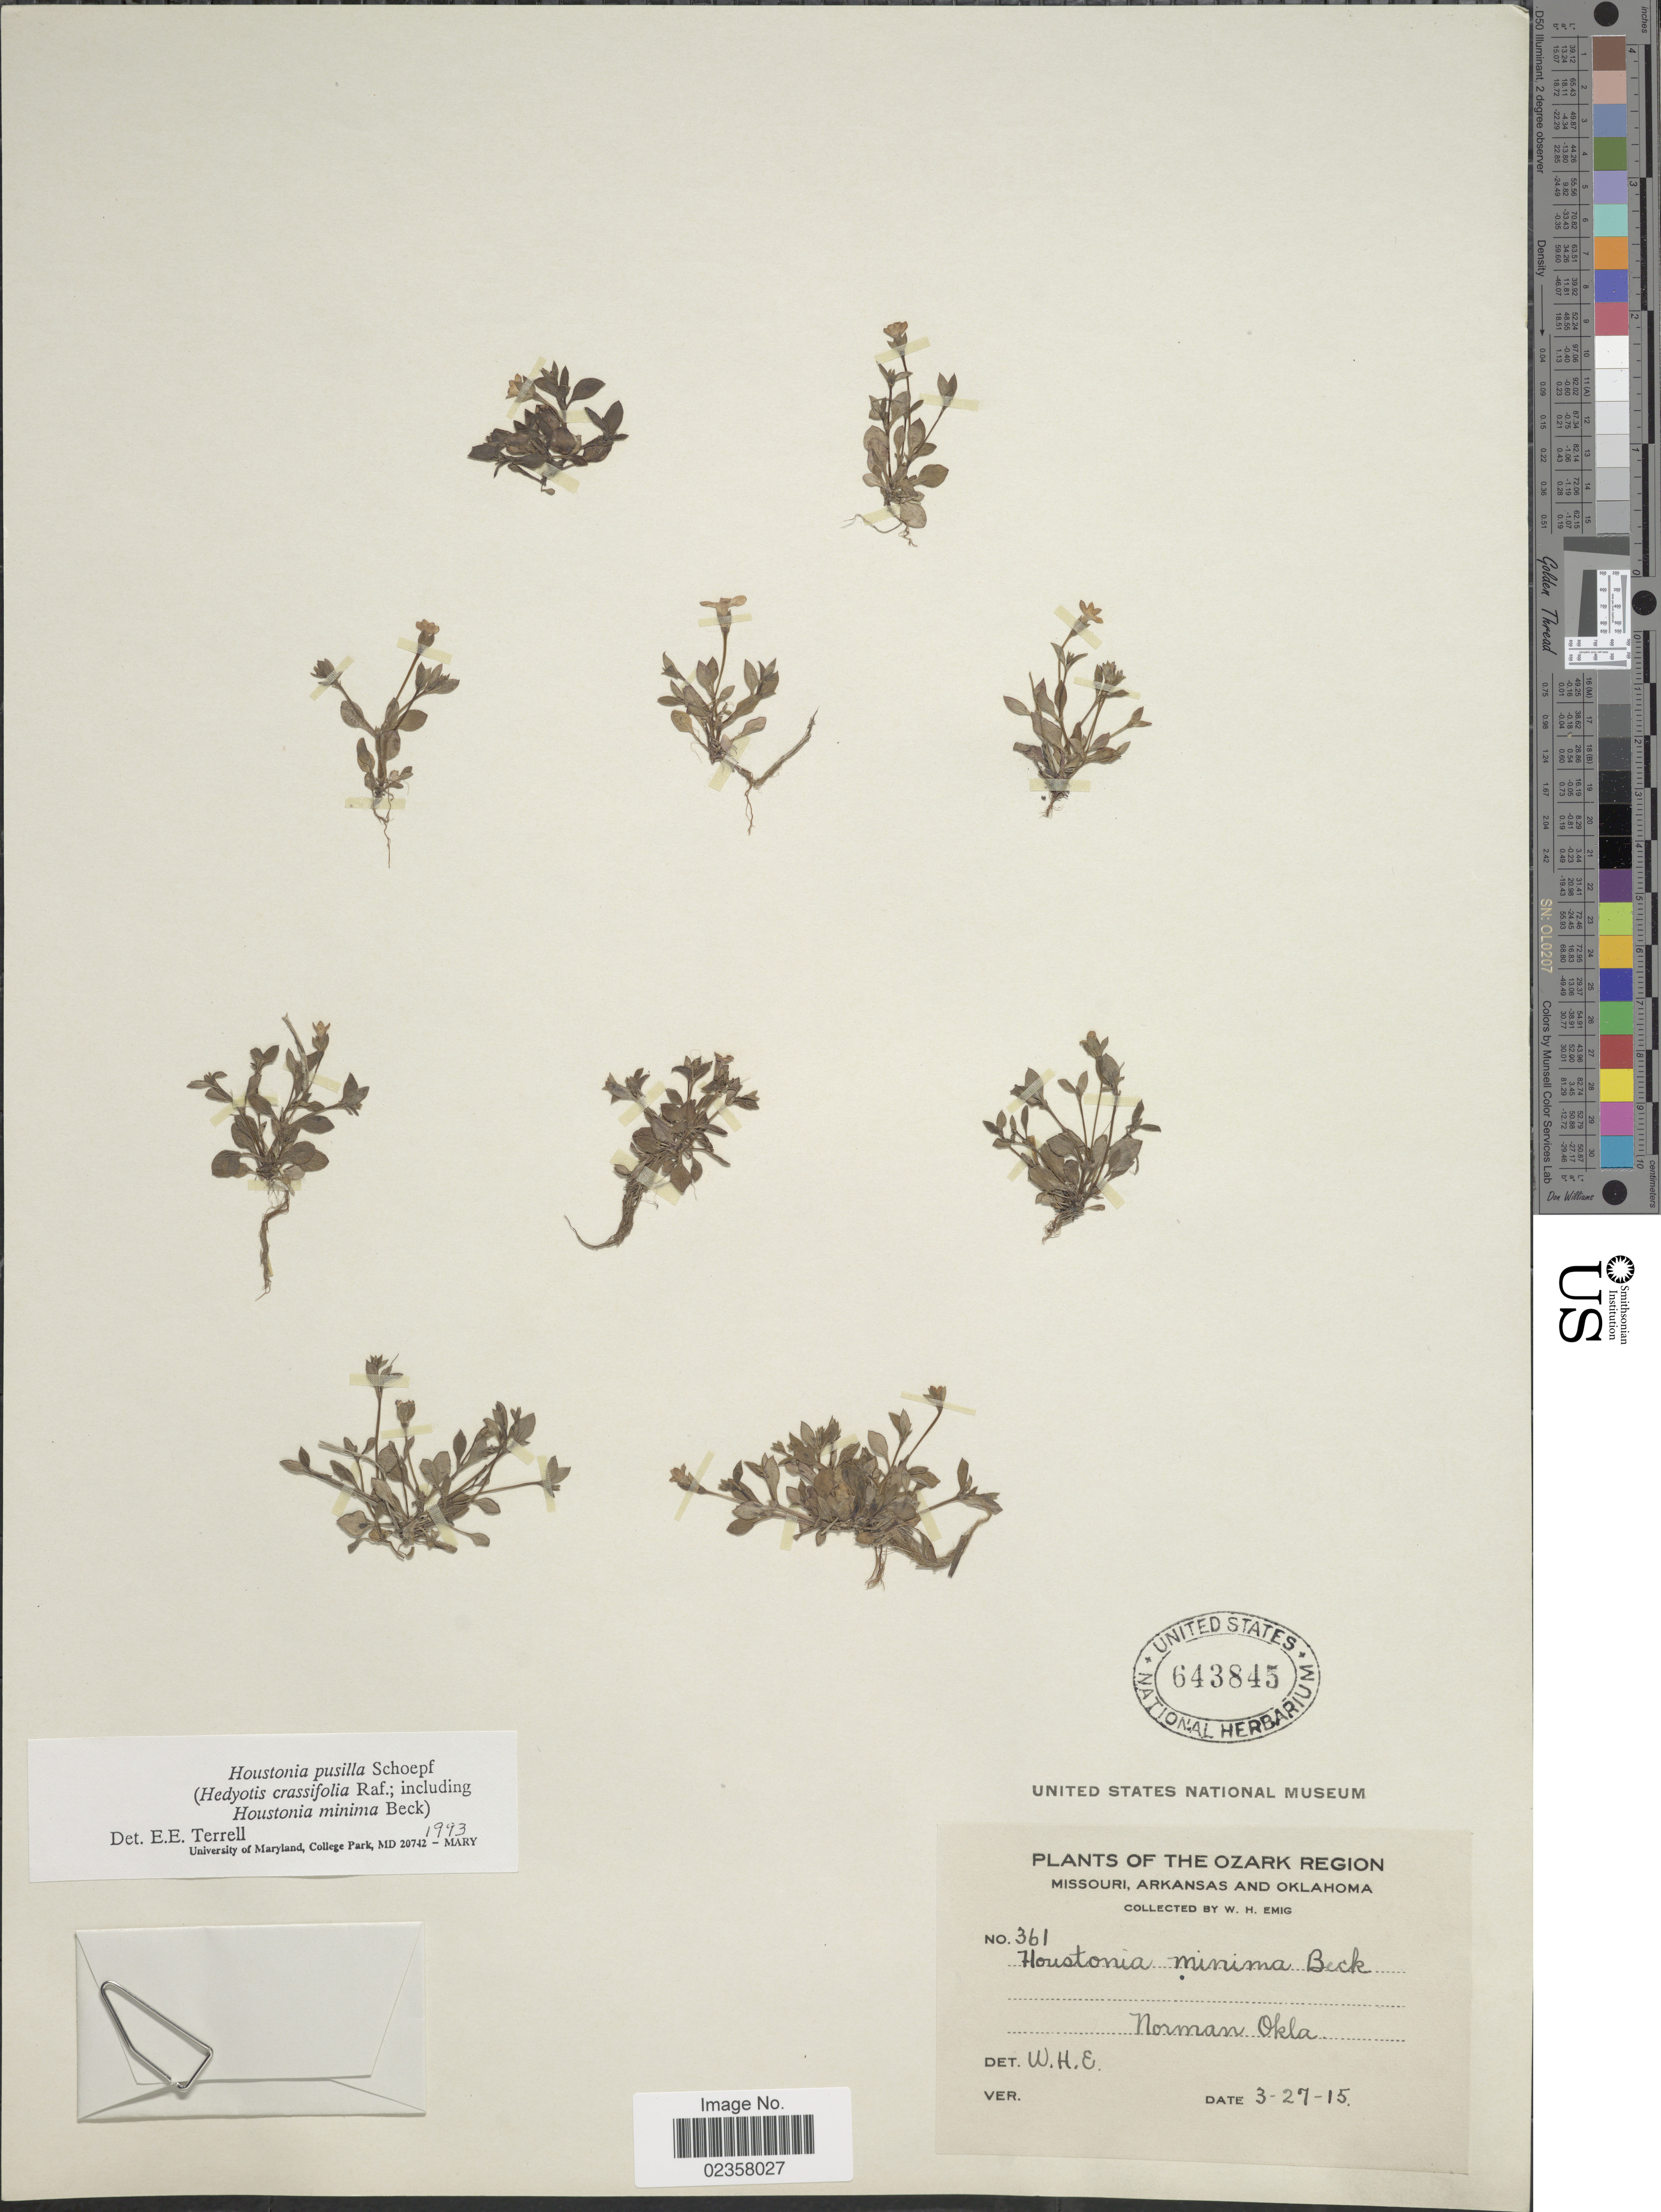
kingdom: Plantae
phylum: Tracheophyta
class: Magnoliopsida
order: Gentianales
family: Rubiaceae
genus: Houstonia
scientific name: Houstonia pusilla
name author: Schoepf.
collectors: W. H. Emig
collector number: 361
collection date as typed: Transcribed d/m/y: 27/3/15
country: United States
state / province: Oklahoma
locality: Norman Okla. Ozark Region.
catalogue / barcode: US 643845